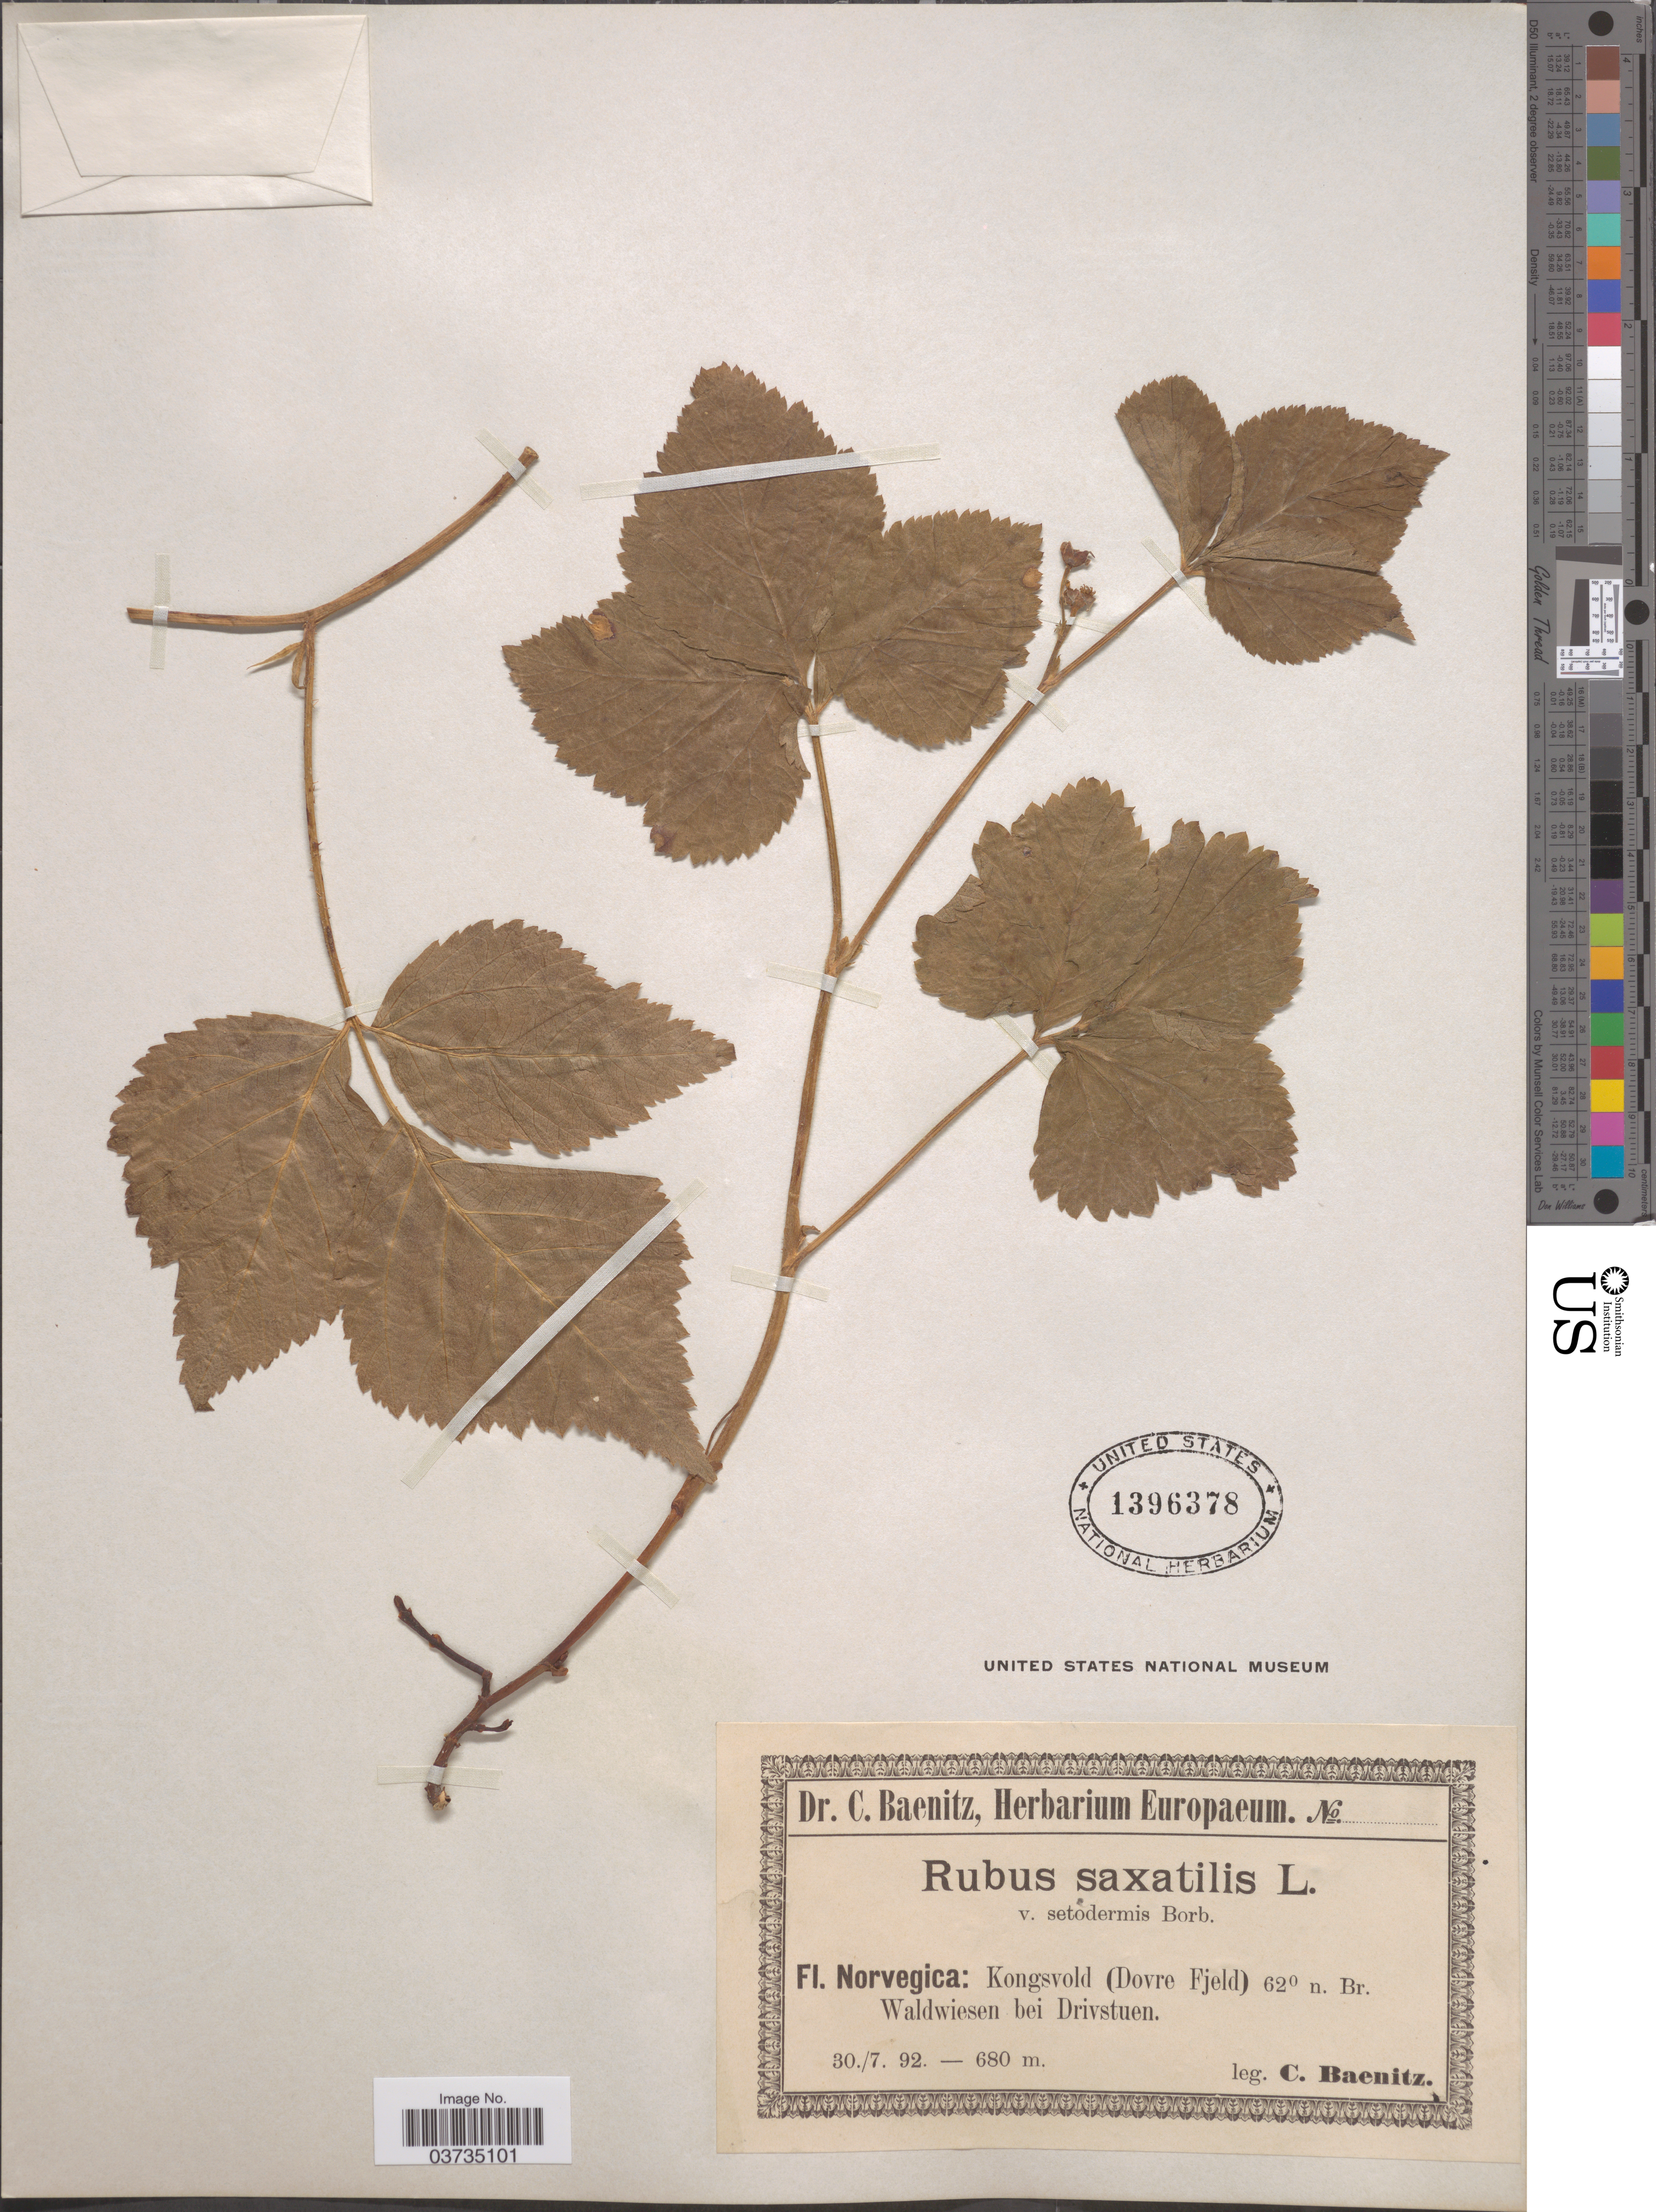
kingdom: Plantae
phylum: Tracheophyta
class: Magnoliopsida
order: Rosales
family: Rosaceae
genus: Rubus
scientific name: Rubus saxatilis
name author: L.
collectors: C. G. Baenitz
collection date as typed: Transcribed d/m/y: 30/7/92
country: Norway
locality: Norvegica: Kongsvold (Dovre Fjeld) 62° n. Br. Waldwiesen bei Drivstuen.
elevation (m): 680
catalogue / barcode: US 1396378